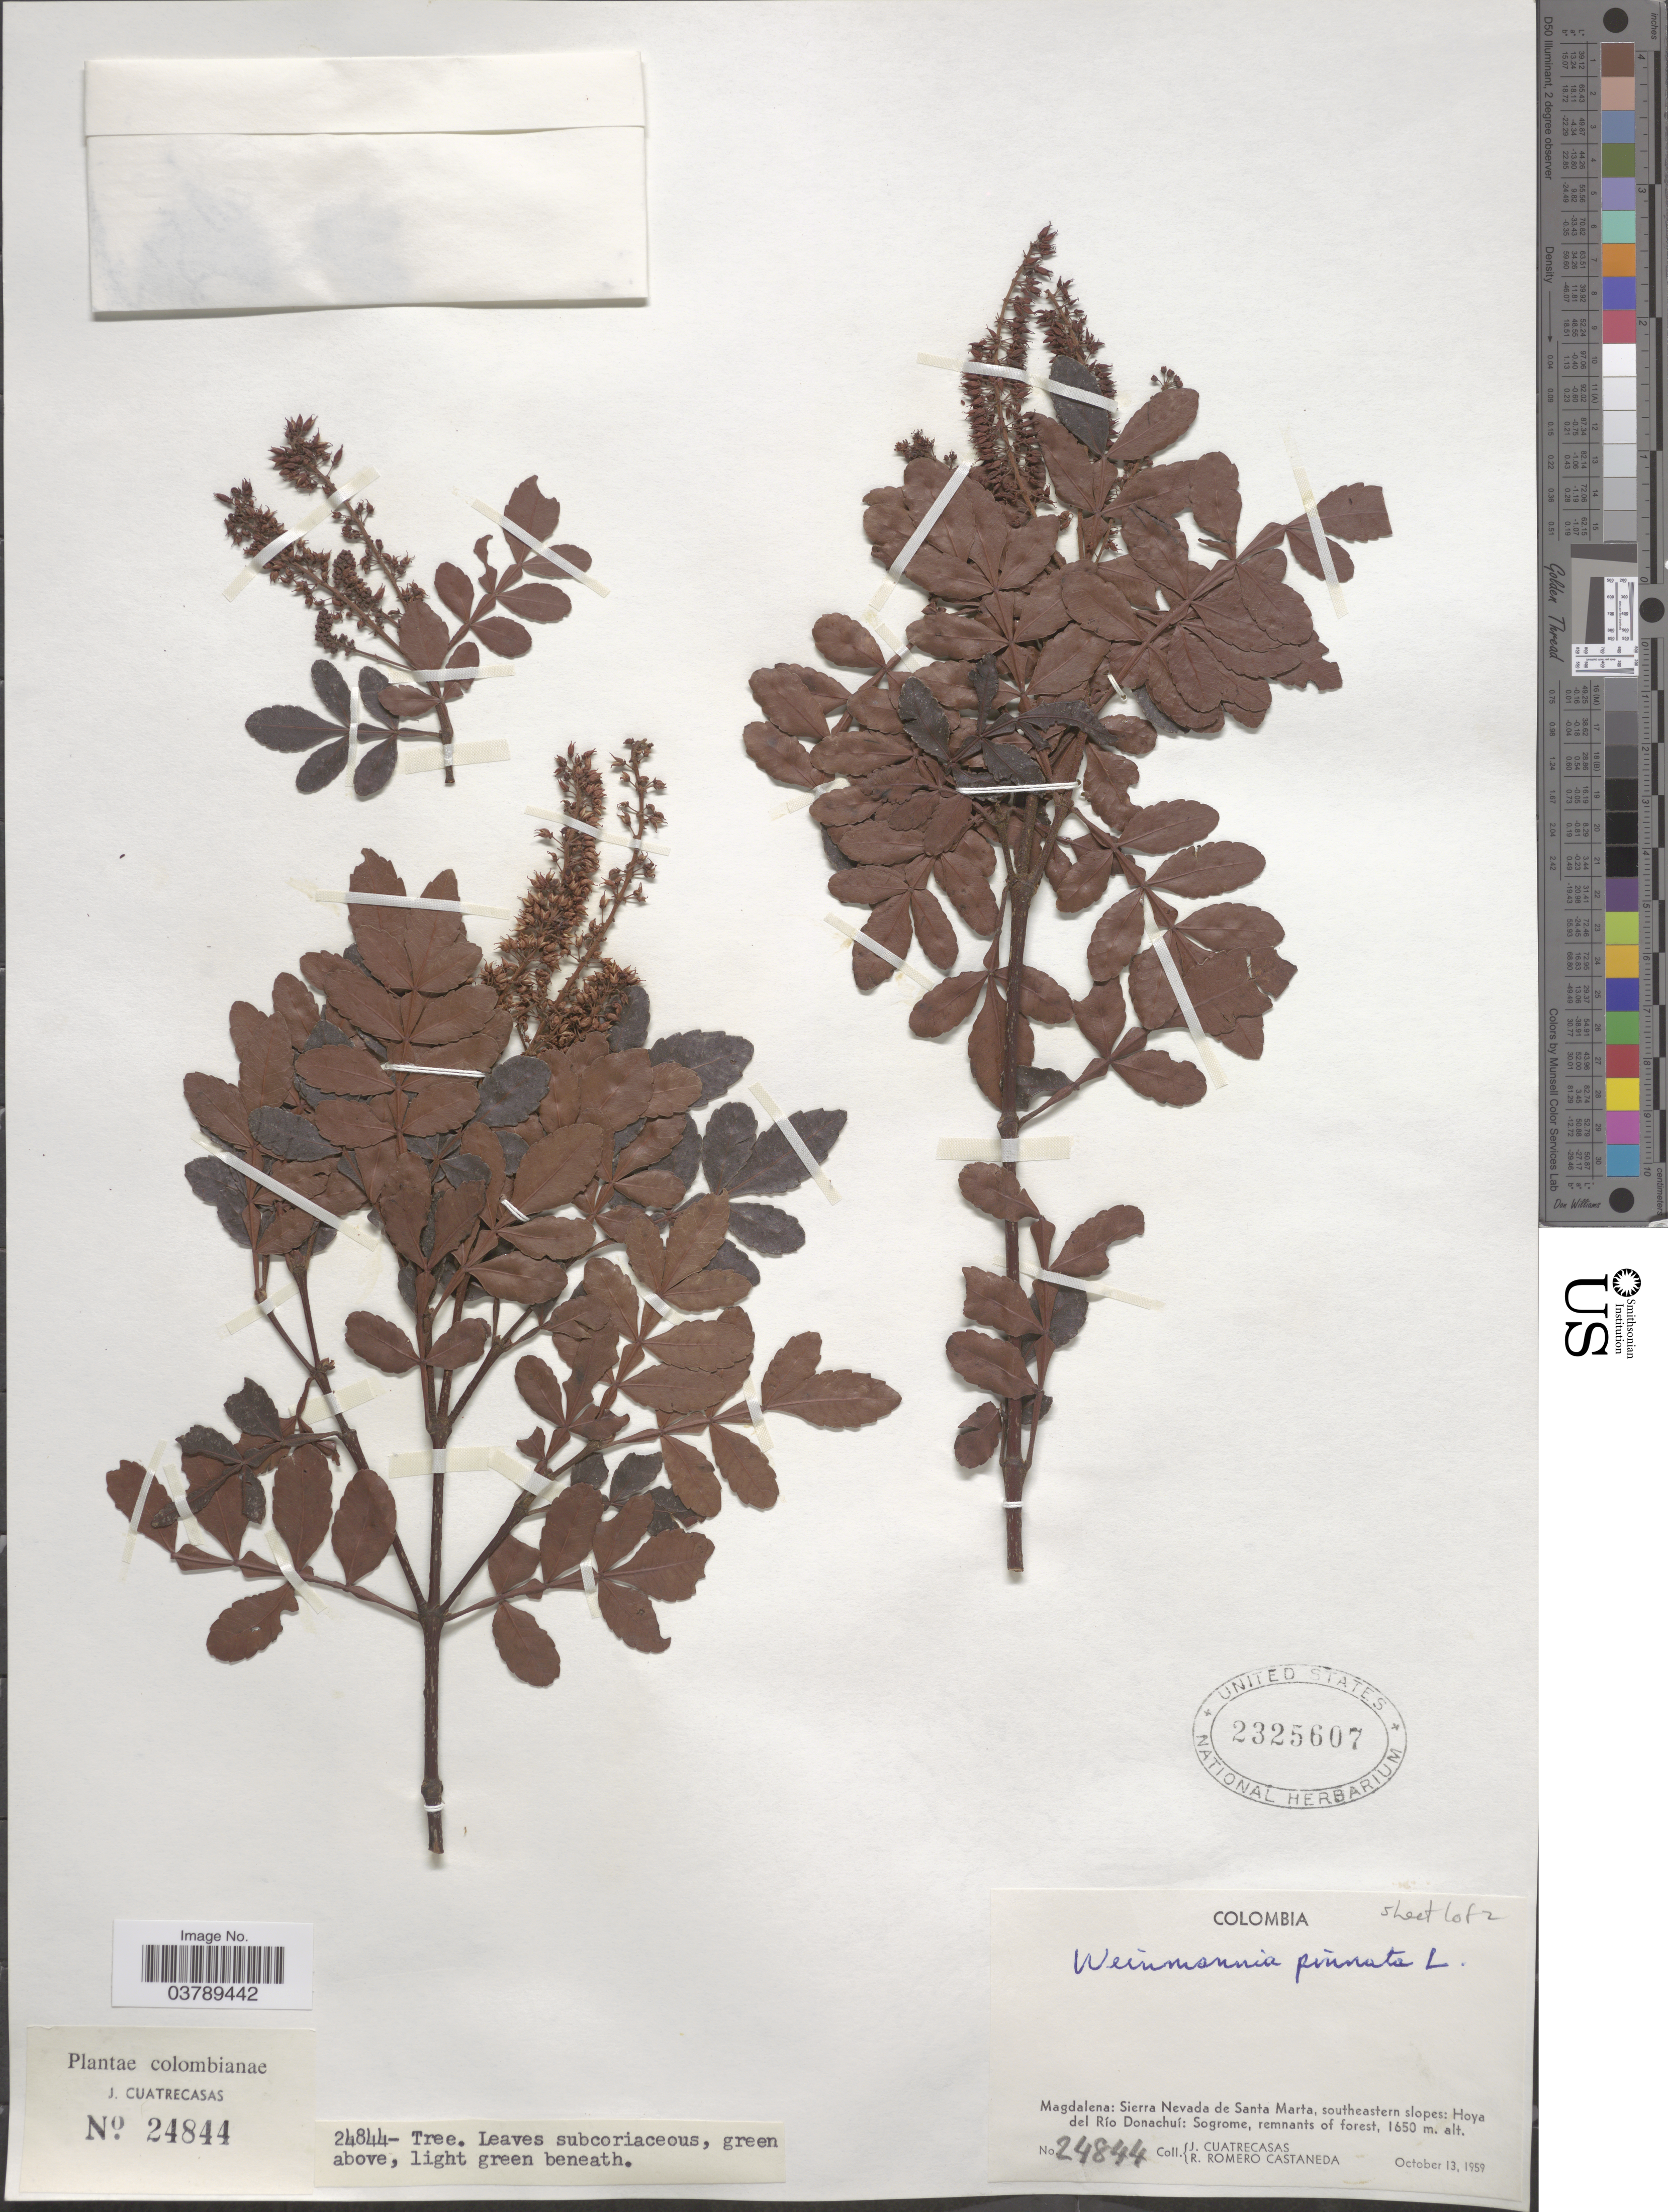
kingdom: Plantae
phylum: Tracheophyta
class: Magnoliopsida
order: Oxalidales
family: Cunoniaceae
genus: Weinmannia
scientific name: Weinmannia pinnata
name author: L.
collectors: J. Cuatrecasas & R. Romero Castañeda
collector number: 24844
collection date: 1959-10-13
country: Colombia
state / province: Magdalena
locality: Sierra Nevada de Santa Marta, southeastern slopes: Hoya del Río Donachuí: Sogrome, remnants of forest.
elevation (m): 1650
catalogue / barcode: US 2325607